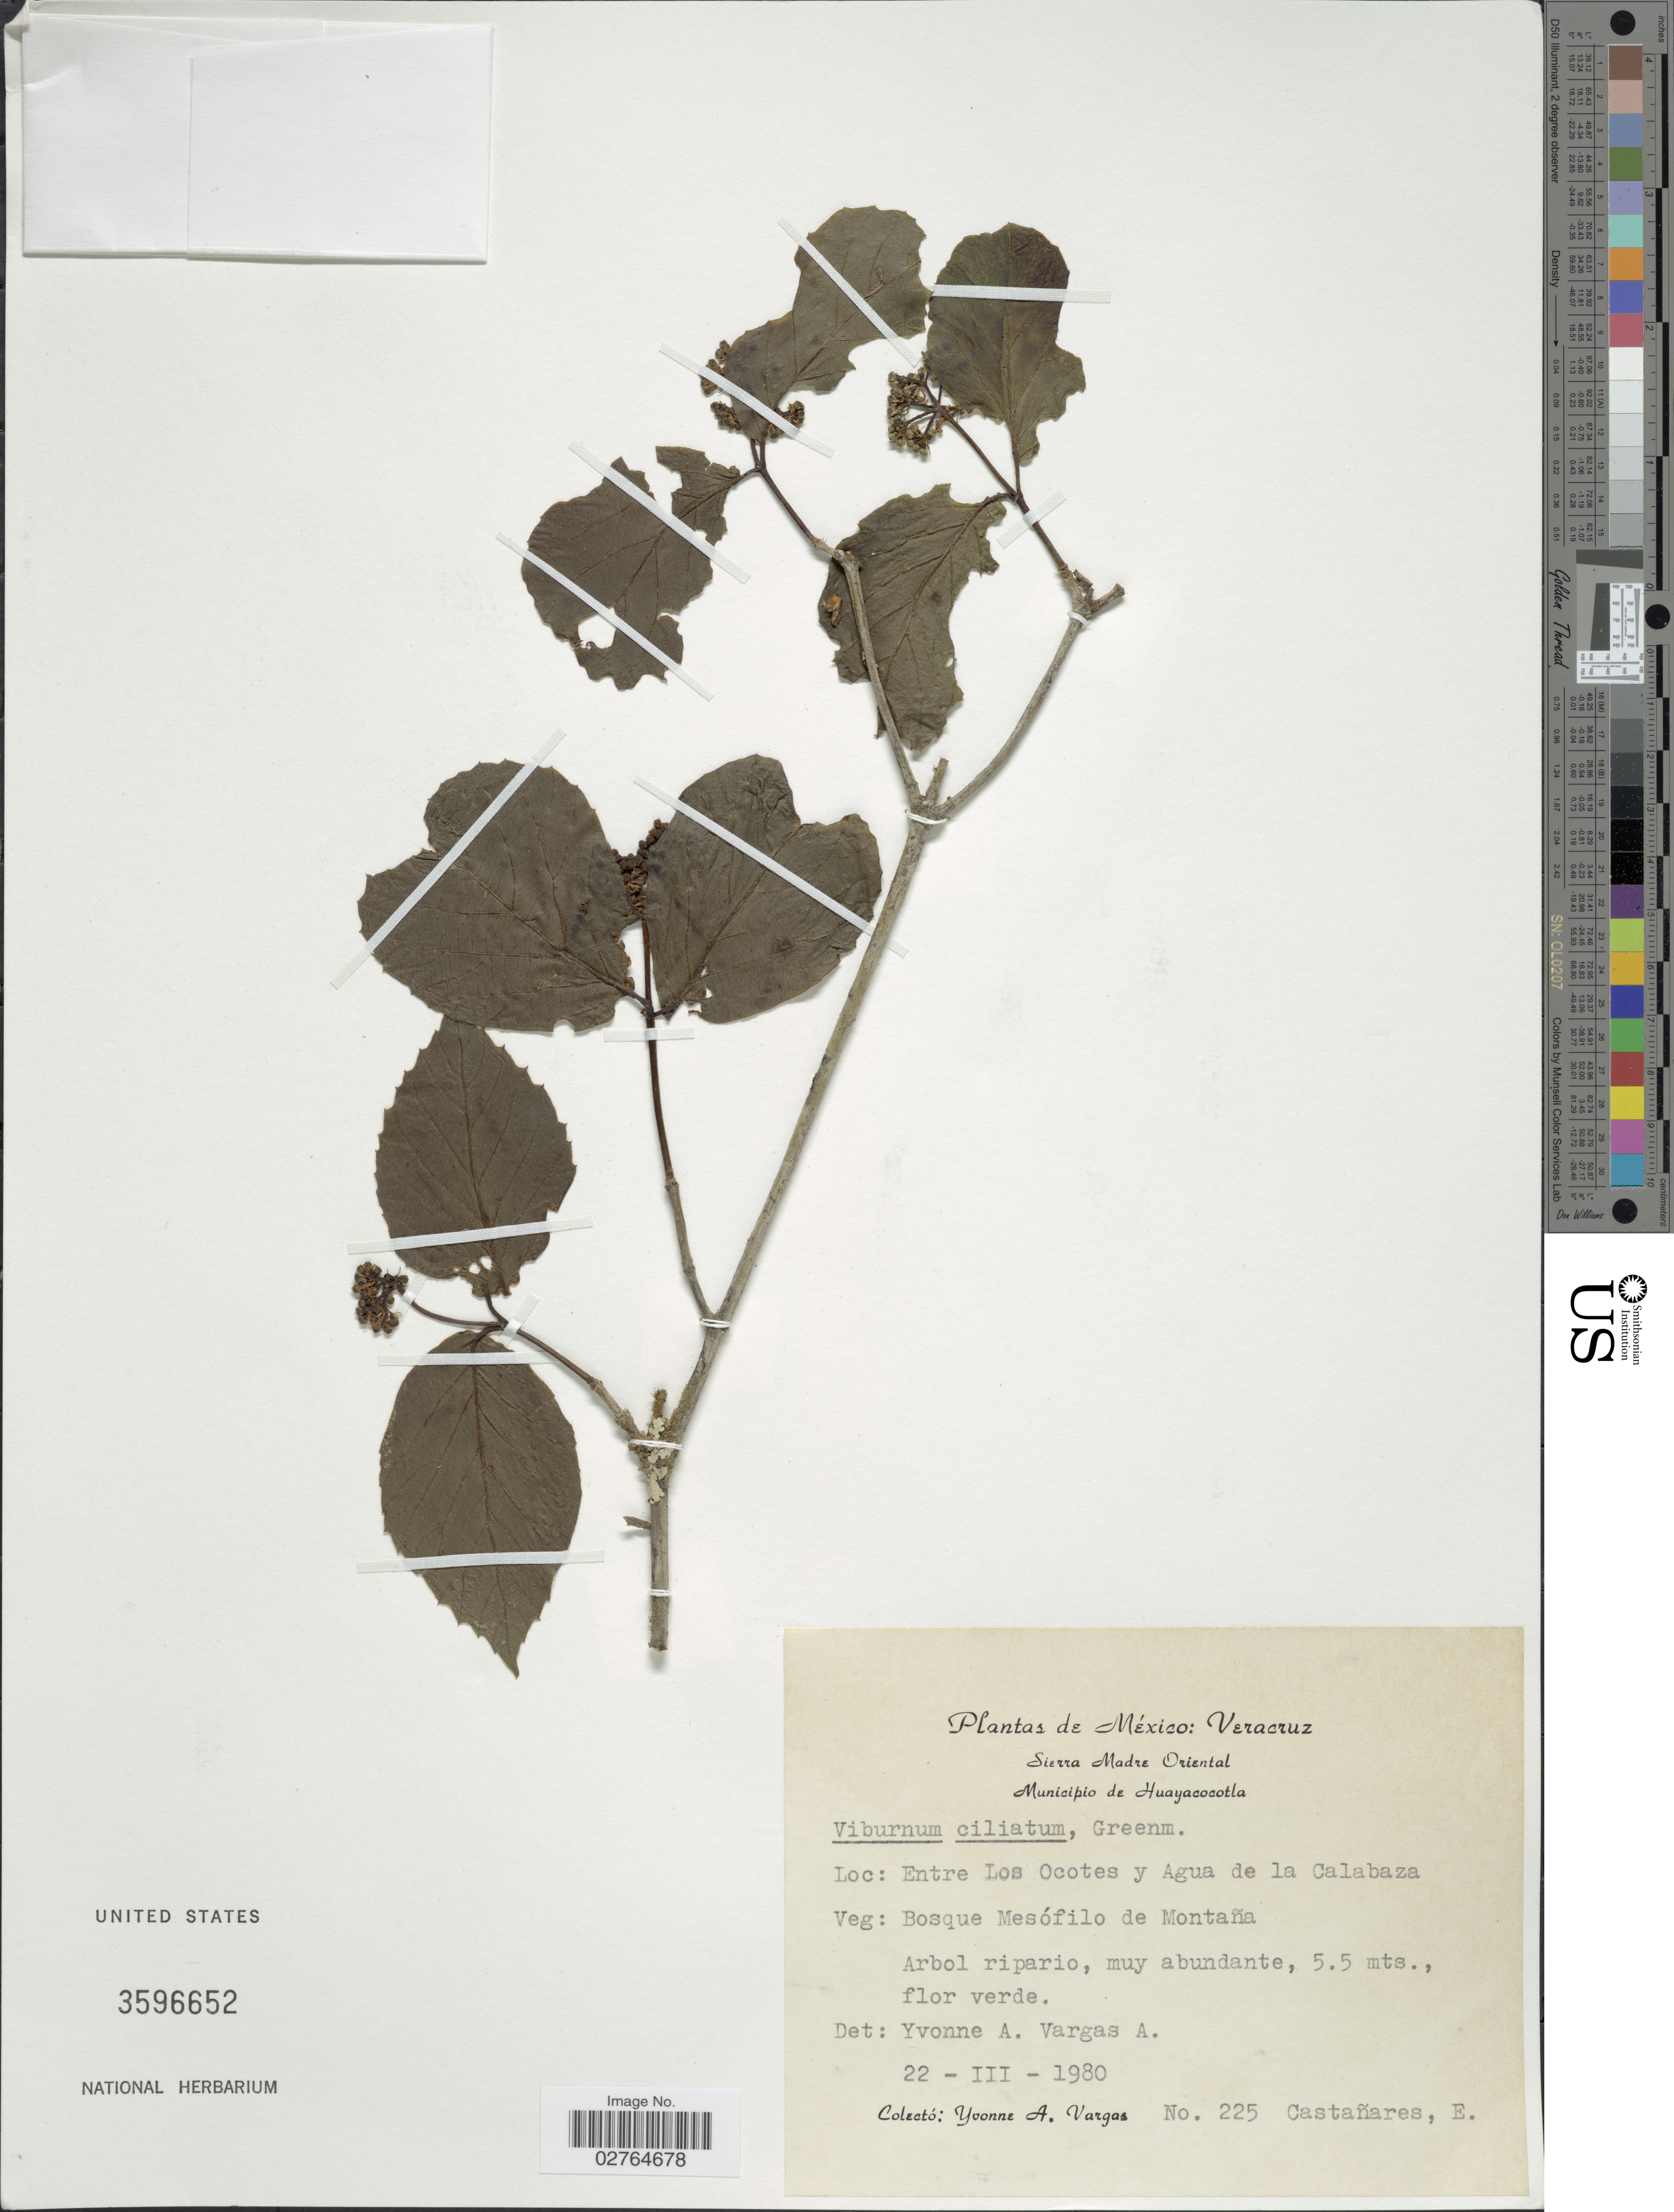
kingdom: Plantae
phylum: Tracheophyta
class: Magnoliopsida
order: Dipsacales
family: Viburnaceae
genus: Viburnum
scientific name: Viburnum ciliatum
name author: Greenm.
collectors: Y. Vargas & E. Castañares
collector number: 225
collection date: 1980-03-22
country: Mexico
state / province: Veracruz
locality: Sierra Madre Oriental. Municipio de Huayacocotla. Entre Los Ocotes y Agua de la Calabaza. Veg: Bosque Mesófilo de Montaña.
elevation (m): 5.5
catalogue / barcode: US 3596652